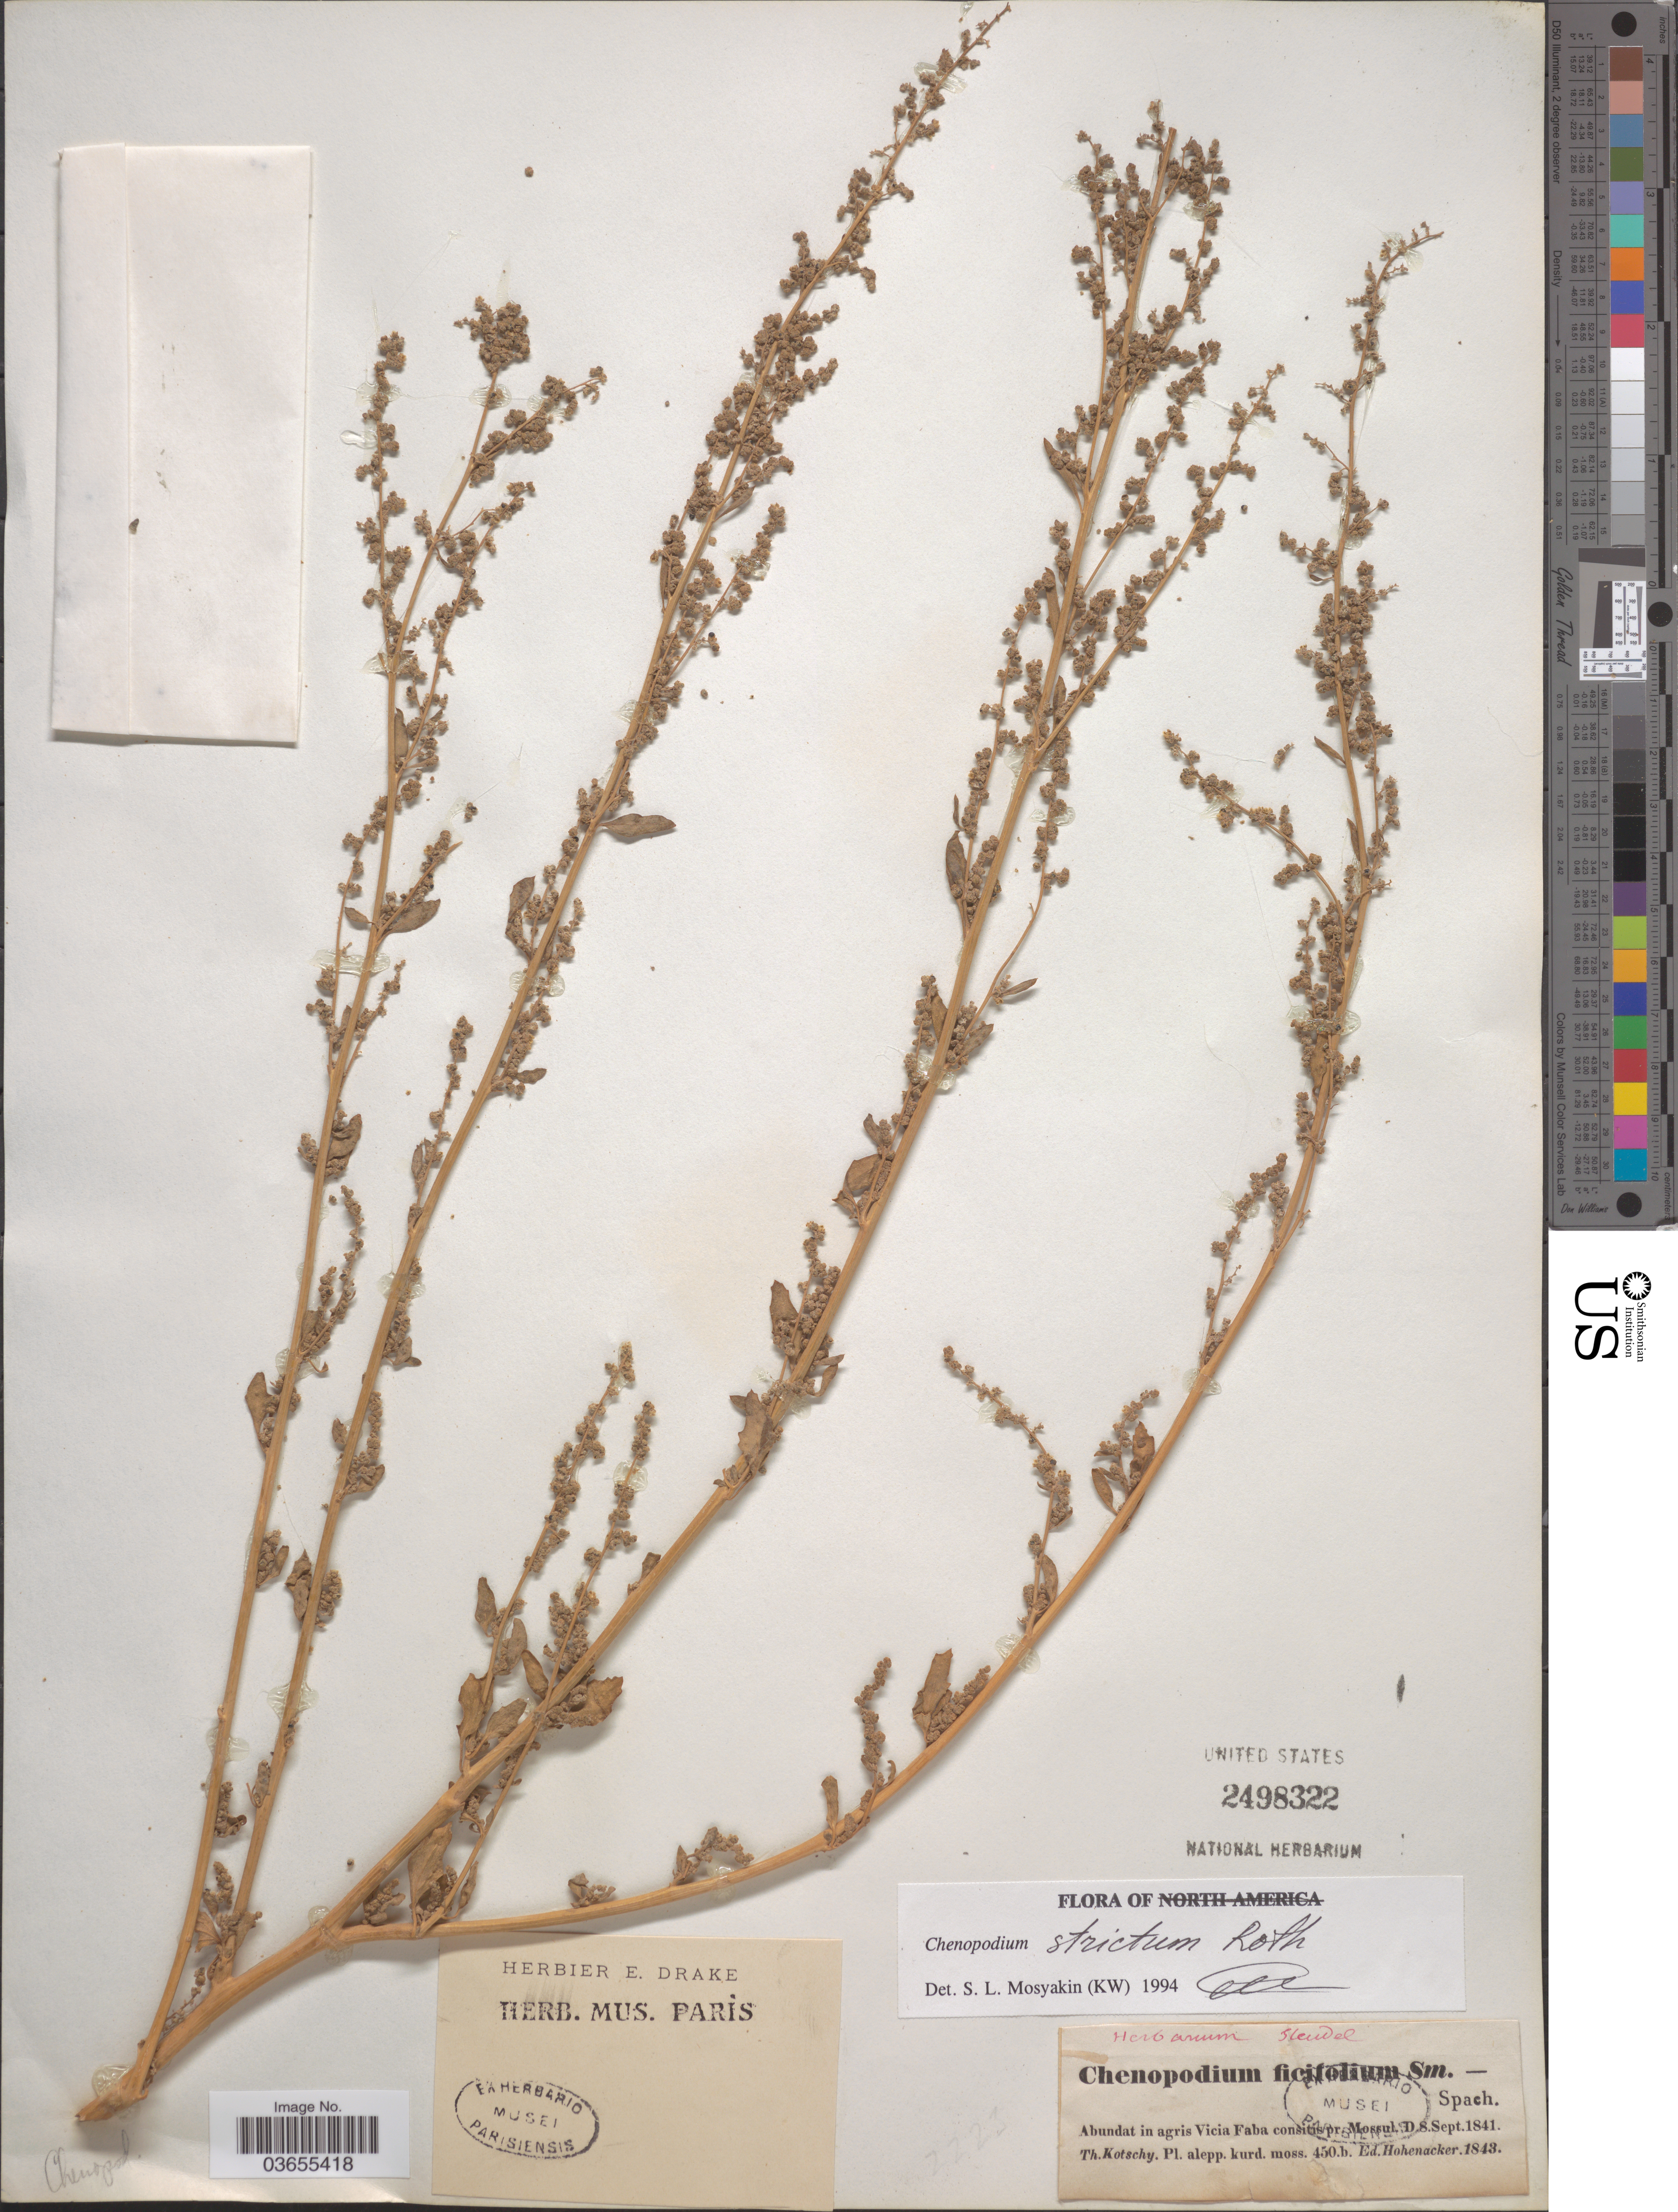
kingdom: Plantae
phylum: Tracheophyta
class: Magnoliopsida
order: Caryophyllales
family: Amaranthaceae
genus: Chenopodium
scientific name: Chenopodium strictum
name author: Roth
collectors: K. G. Kotschy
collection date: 1841-09-08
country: Iraq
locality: Agris Vicia Faba consitis pr. Mossul.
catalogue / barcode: US 2498322